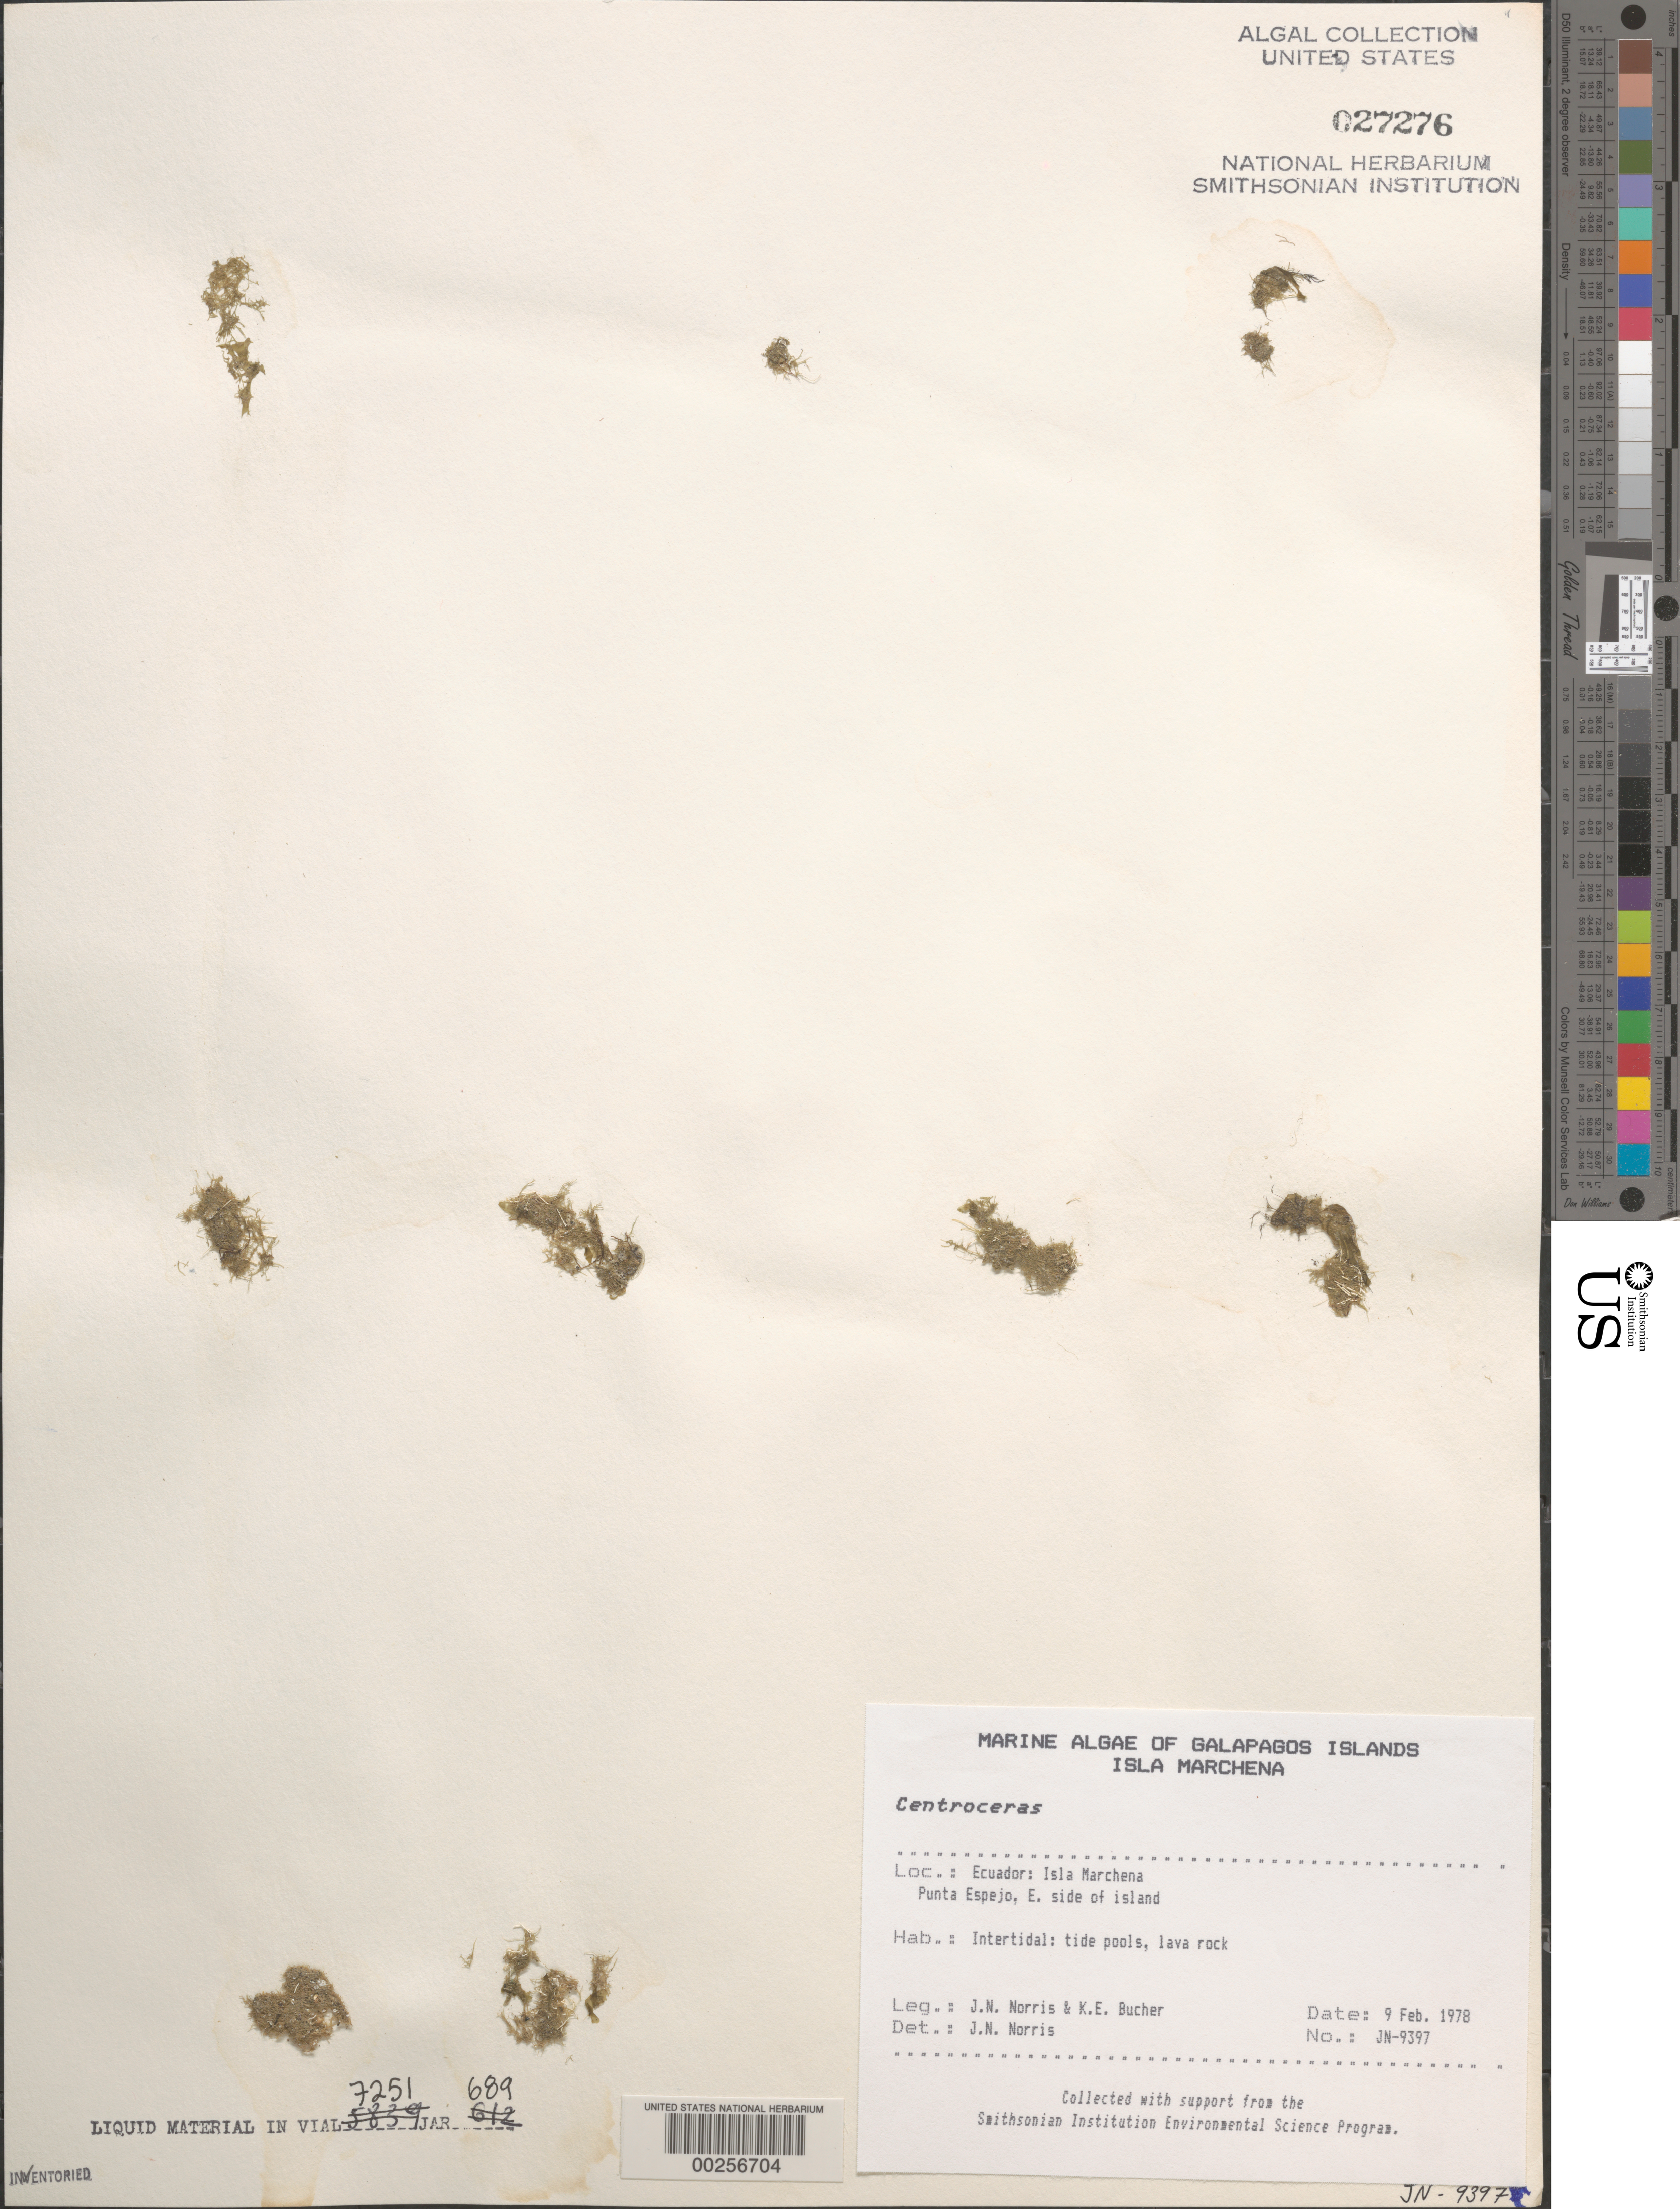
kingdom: Plantae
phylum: Rhodophyta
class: Florideophyceae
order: Ceramiales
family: Ceramiaceae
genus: Centroceras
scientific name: Centroceras sp.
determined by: Norris, James N.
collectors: J. N. Norris & K. E. Bucher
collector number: JN-9397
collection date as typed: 09 Feb 1978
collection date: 1978-02-09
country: Ecuador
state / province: Colón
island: Marchena [Bindloe]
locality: Punta Espejo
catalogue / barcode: US 27276